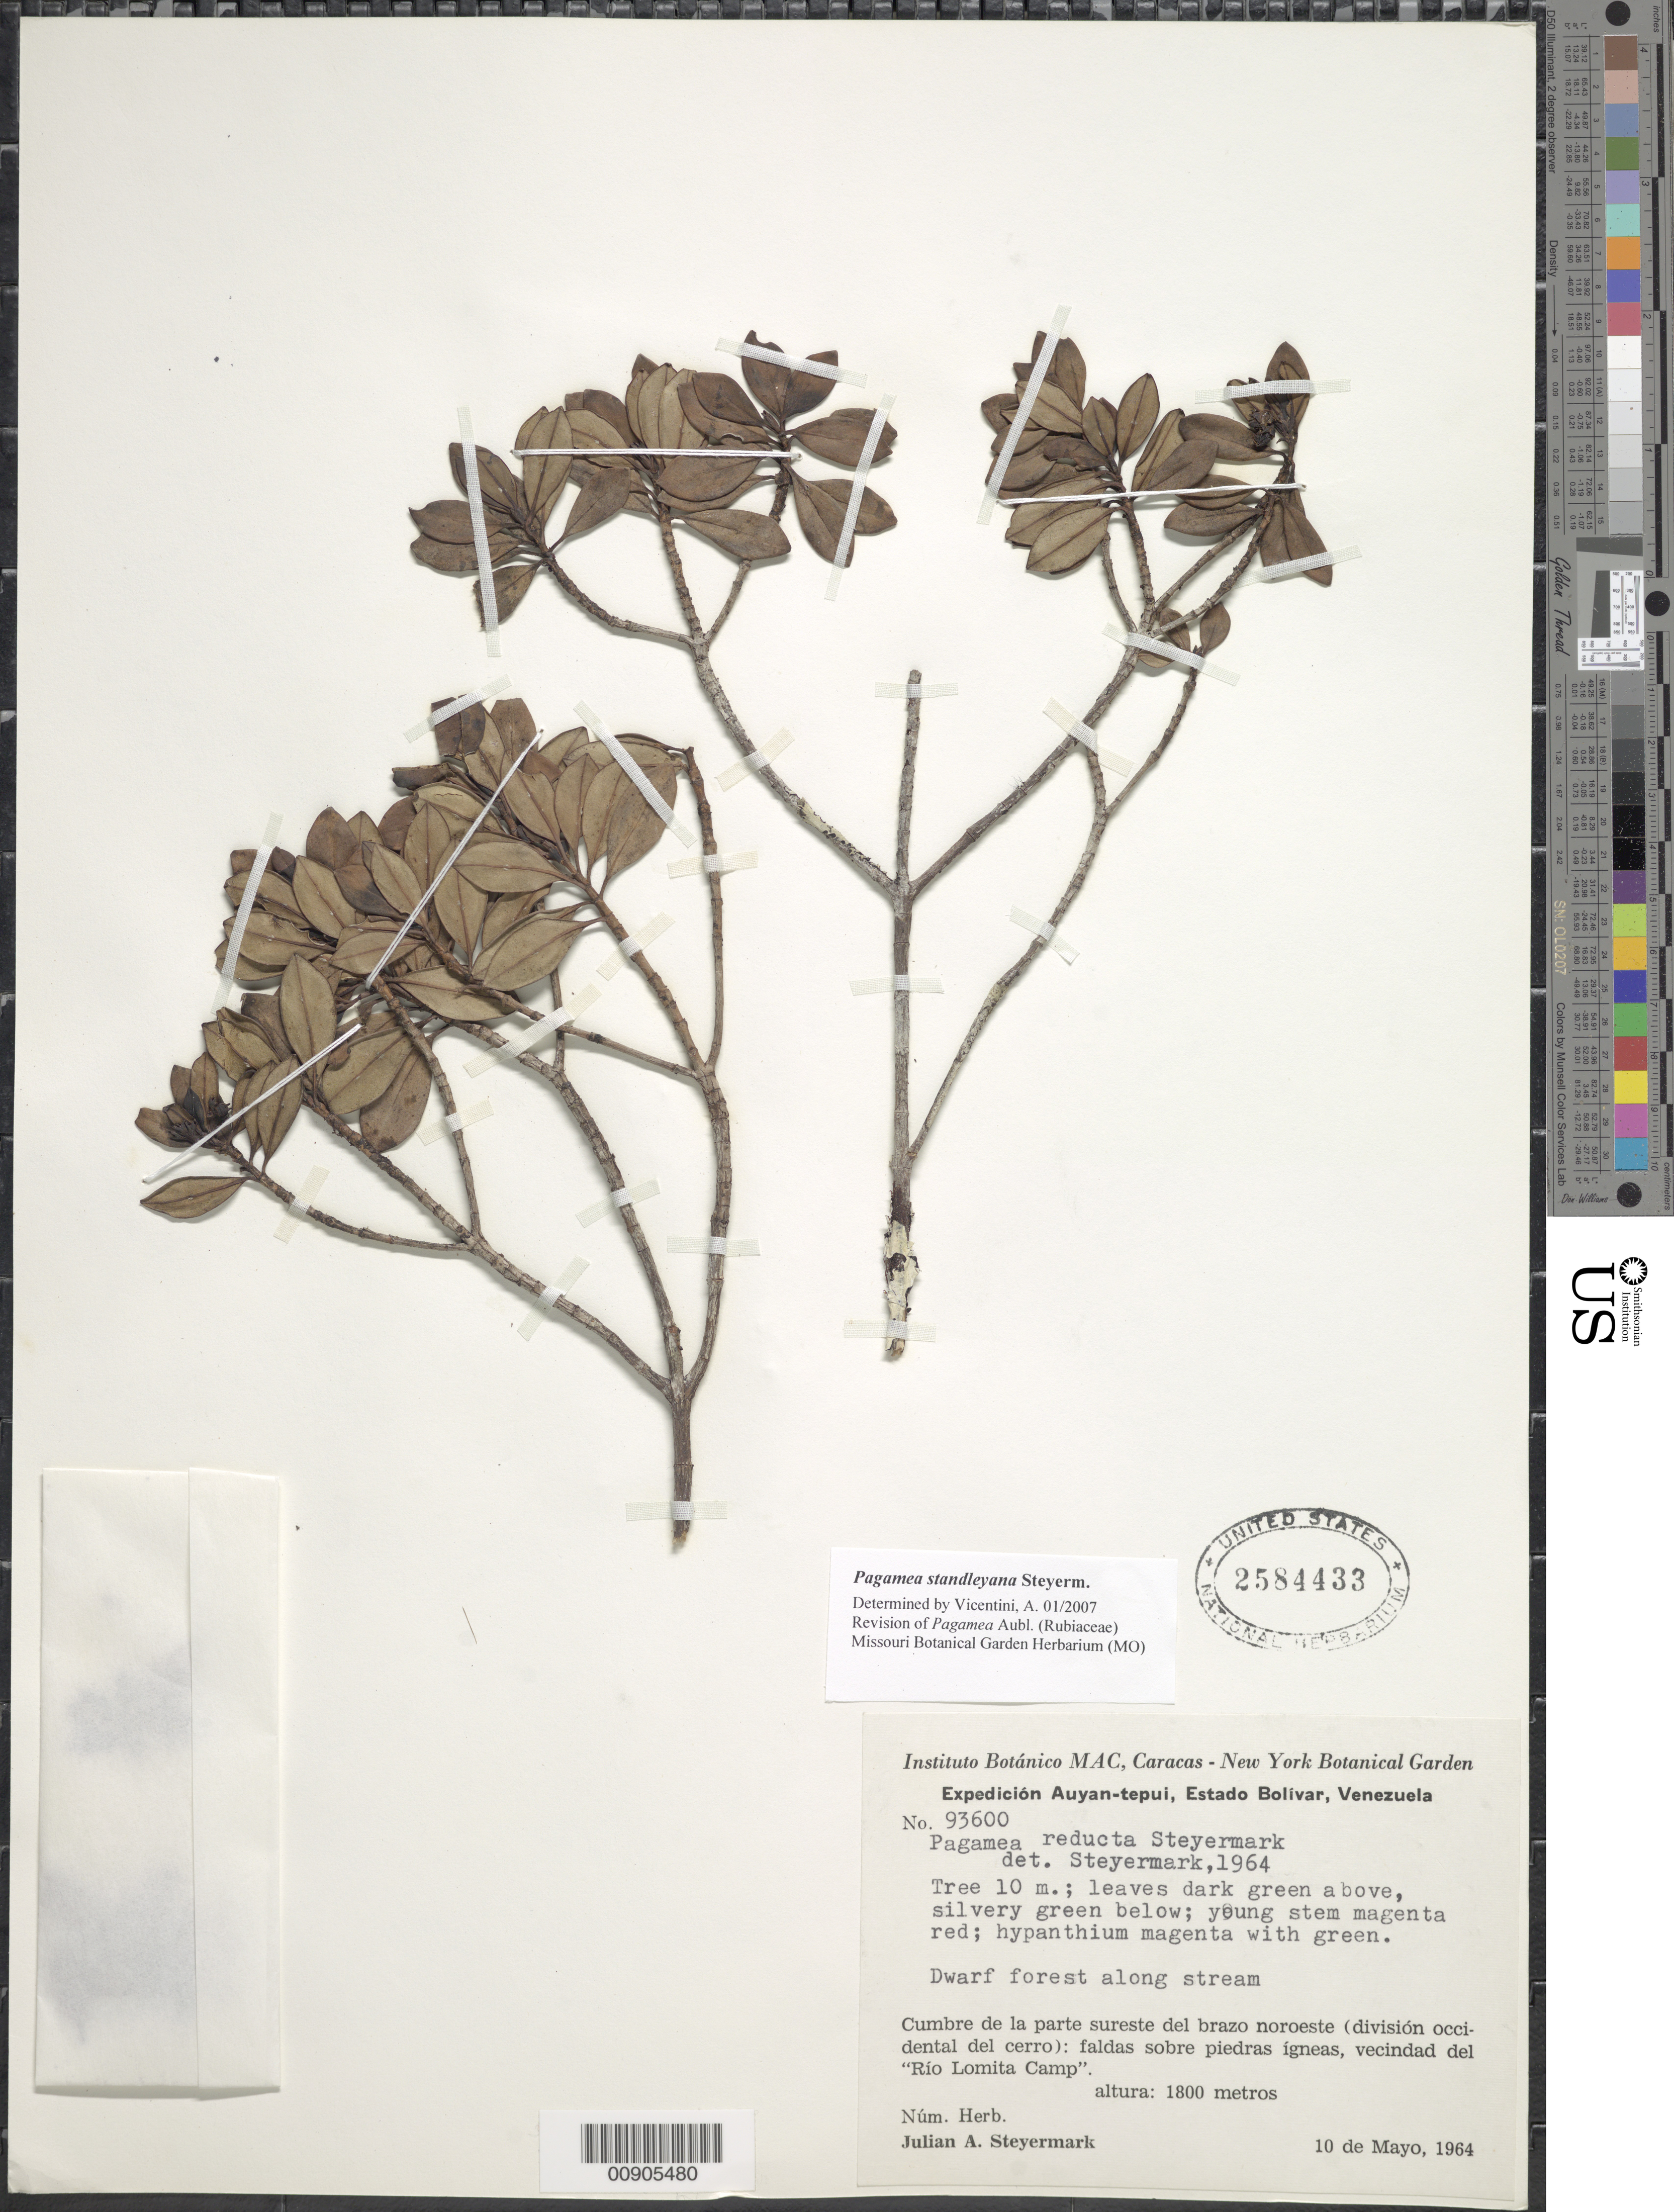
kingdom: Plantae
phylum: Tracheophyta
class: Magnoliopsida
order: Gentianales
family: Rubiaceae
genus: Pagamea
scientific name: Pagamea standleyana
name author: Steyerm.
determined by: Vicentini, A.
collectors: J. Steyermark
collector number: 93600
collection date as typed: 10-May-64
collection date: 1964-05-10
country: Venezuela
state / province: Bolívar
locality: Auyan-tepuí; vic. Río Lomita Camp; cumbre de la parte sureste del brazo noroeste (división occidental del cerro)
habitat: Dwarf forest along stream, faldas sobre piedras igneas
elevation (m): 1800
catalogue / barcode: US 2584433